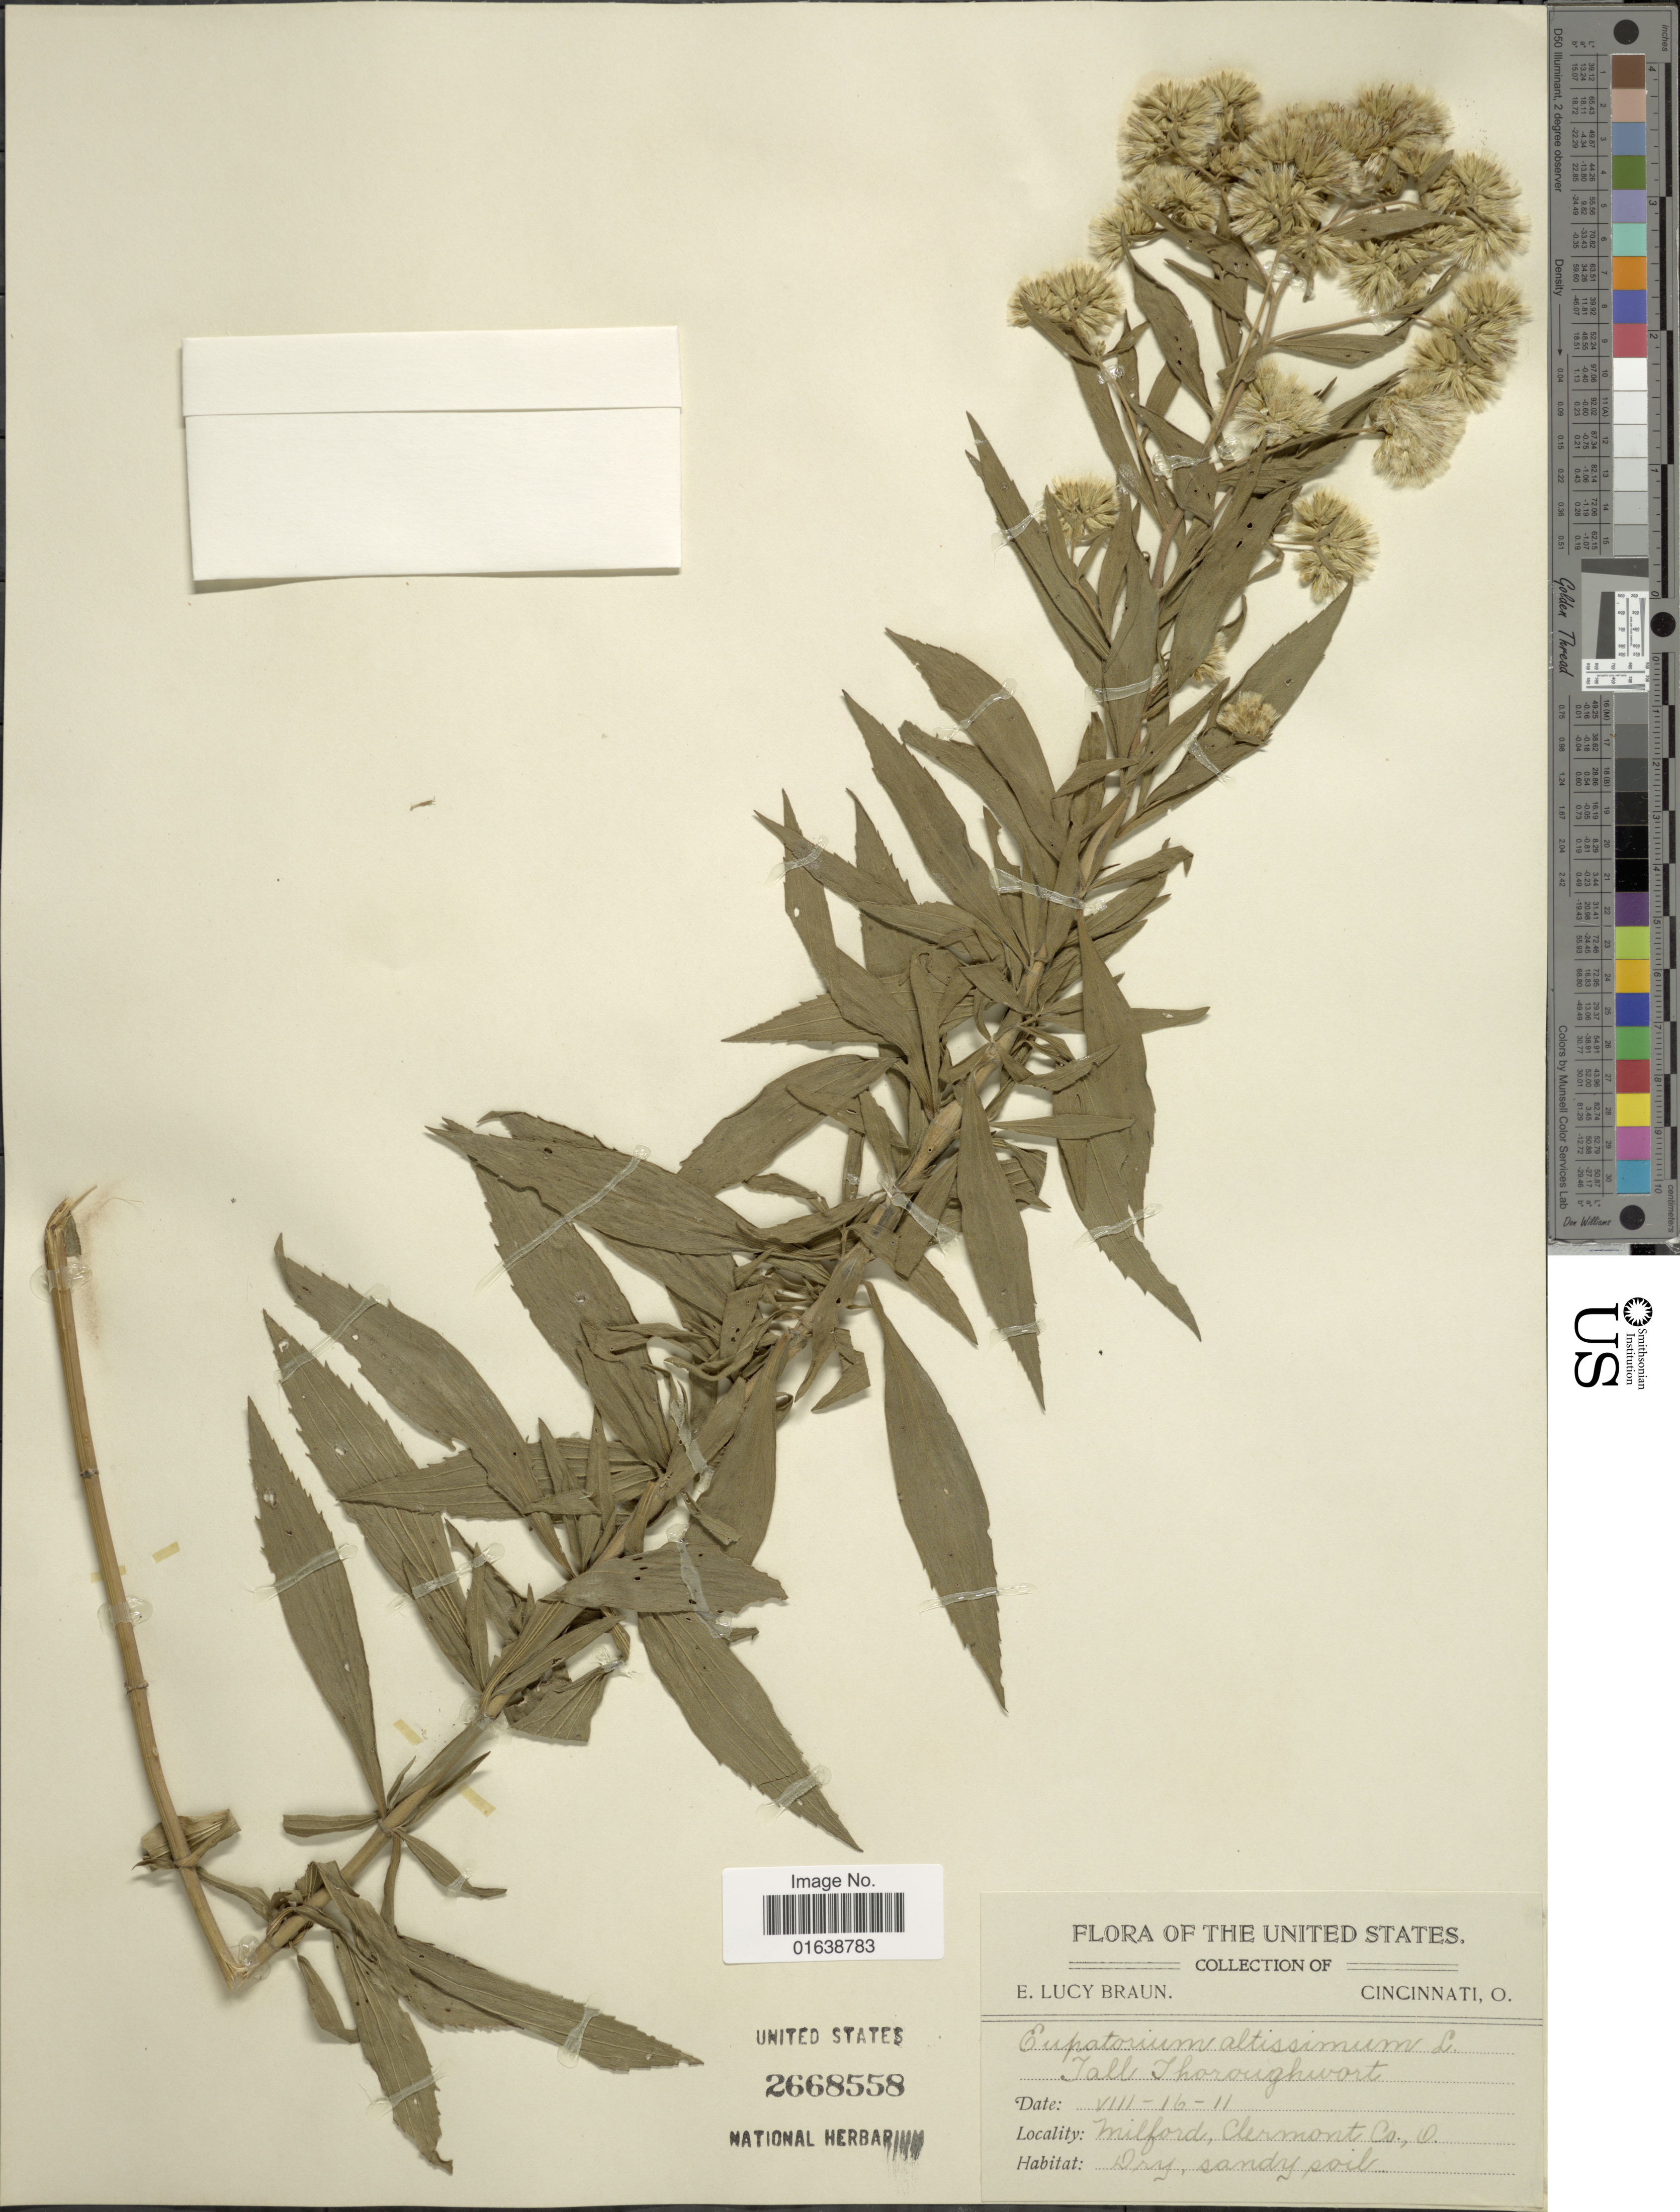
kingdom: Plantae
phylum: Tracheophyta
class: Magnoliopsida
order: Asterales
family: Asteraceae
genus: Eupatorium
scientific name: Eupatorium altissimum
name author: L.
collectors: E. L. Braun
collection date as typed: Transcribed d/m/y: 16/8/11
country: United States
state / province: Ohio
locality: Milford, Clermont Co.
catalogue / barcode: US 2668558